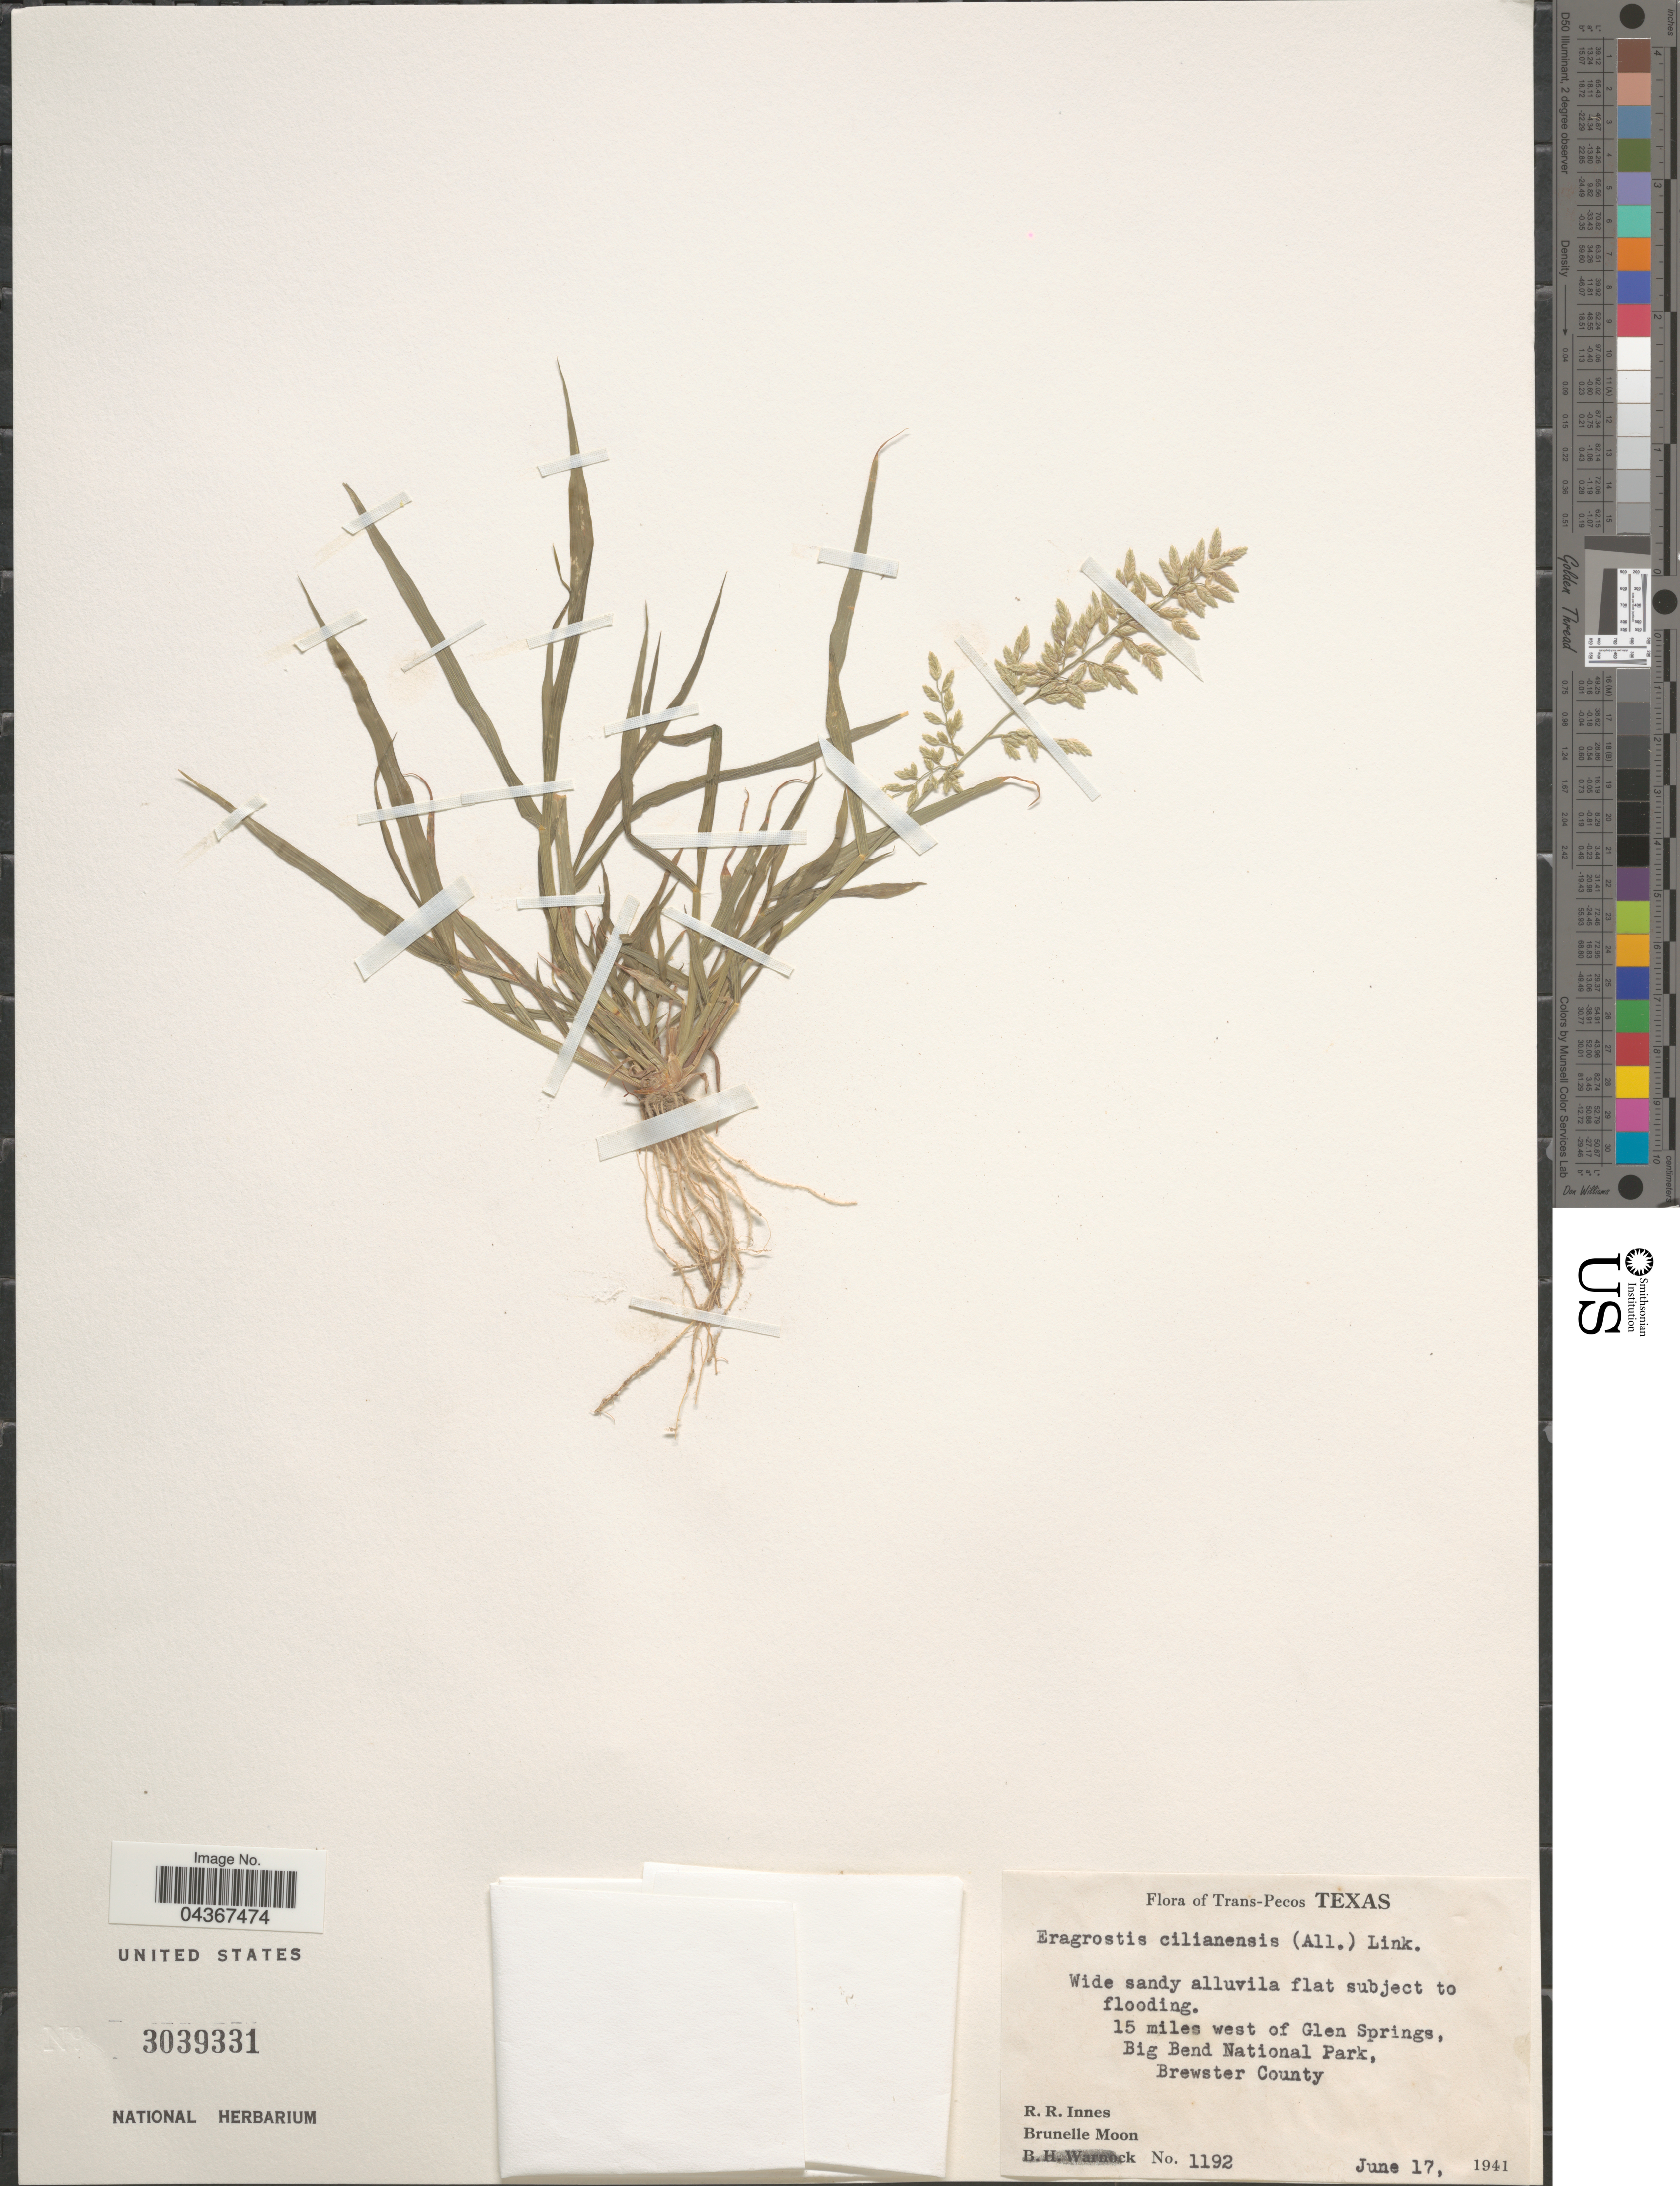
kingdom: Plantae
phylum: Tracheophyta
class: Liliopsida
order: Poales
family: Poaceae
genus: Eragrostis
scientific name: Eragrostis cilianensis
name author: (Bellardi) Vignolo ex Janch.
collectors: R. Rose-Innes & B. Moon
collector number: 1192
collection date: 1941-06-17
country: United States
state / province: Texas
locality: Trans-Pecos Texas. 15 miles west of Glen Springs, Big Bend National Park, Brewster County.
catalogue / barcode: US 3039331